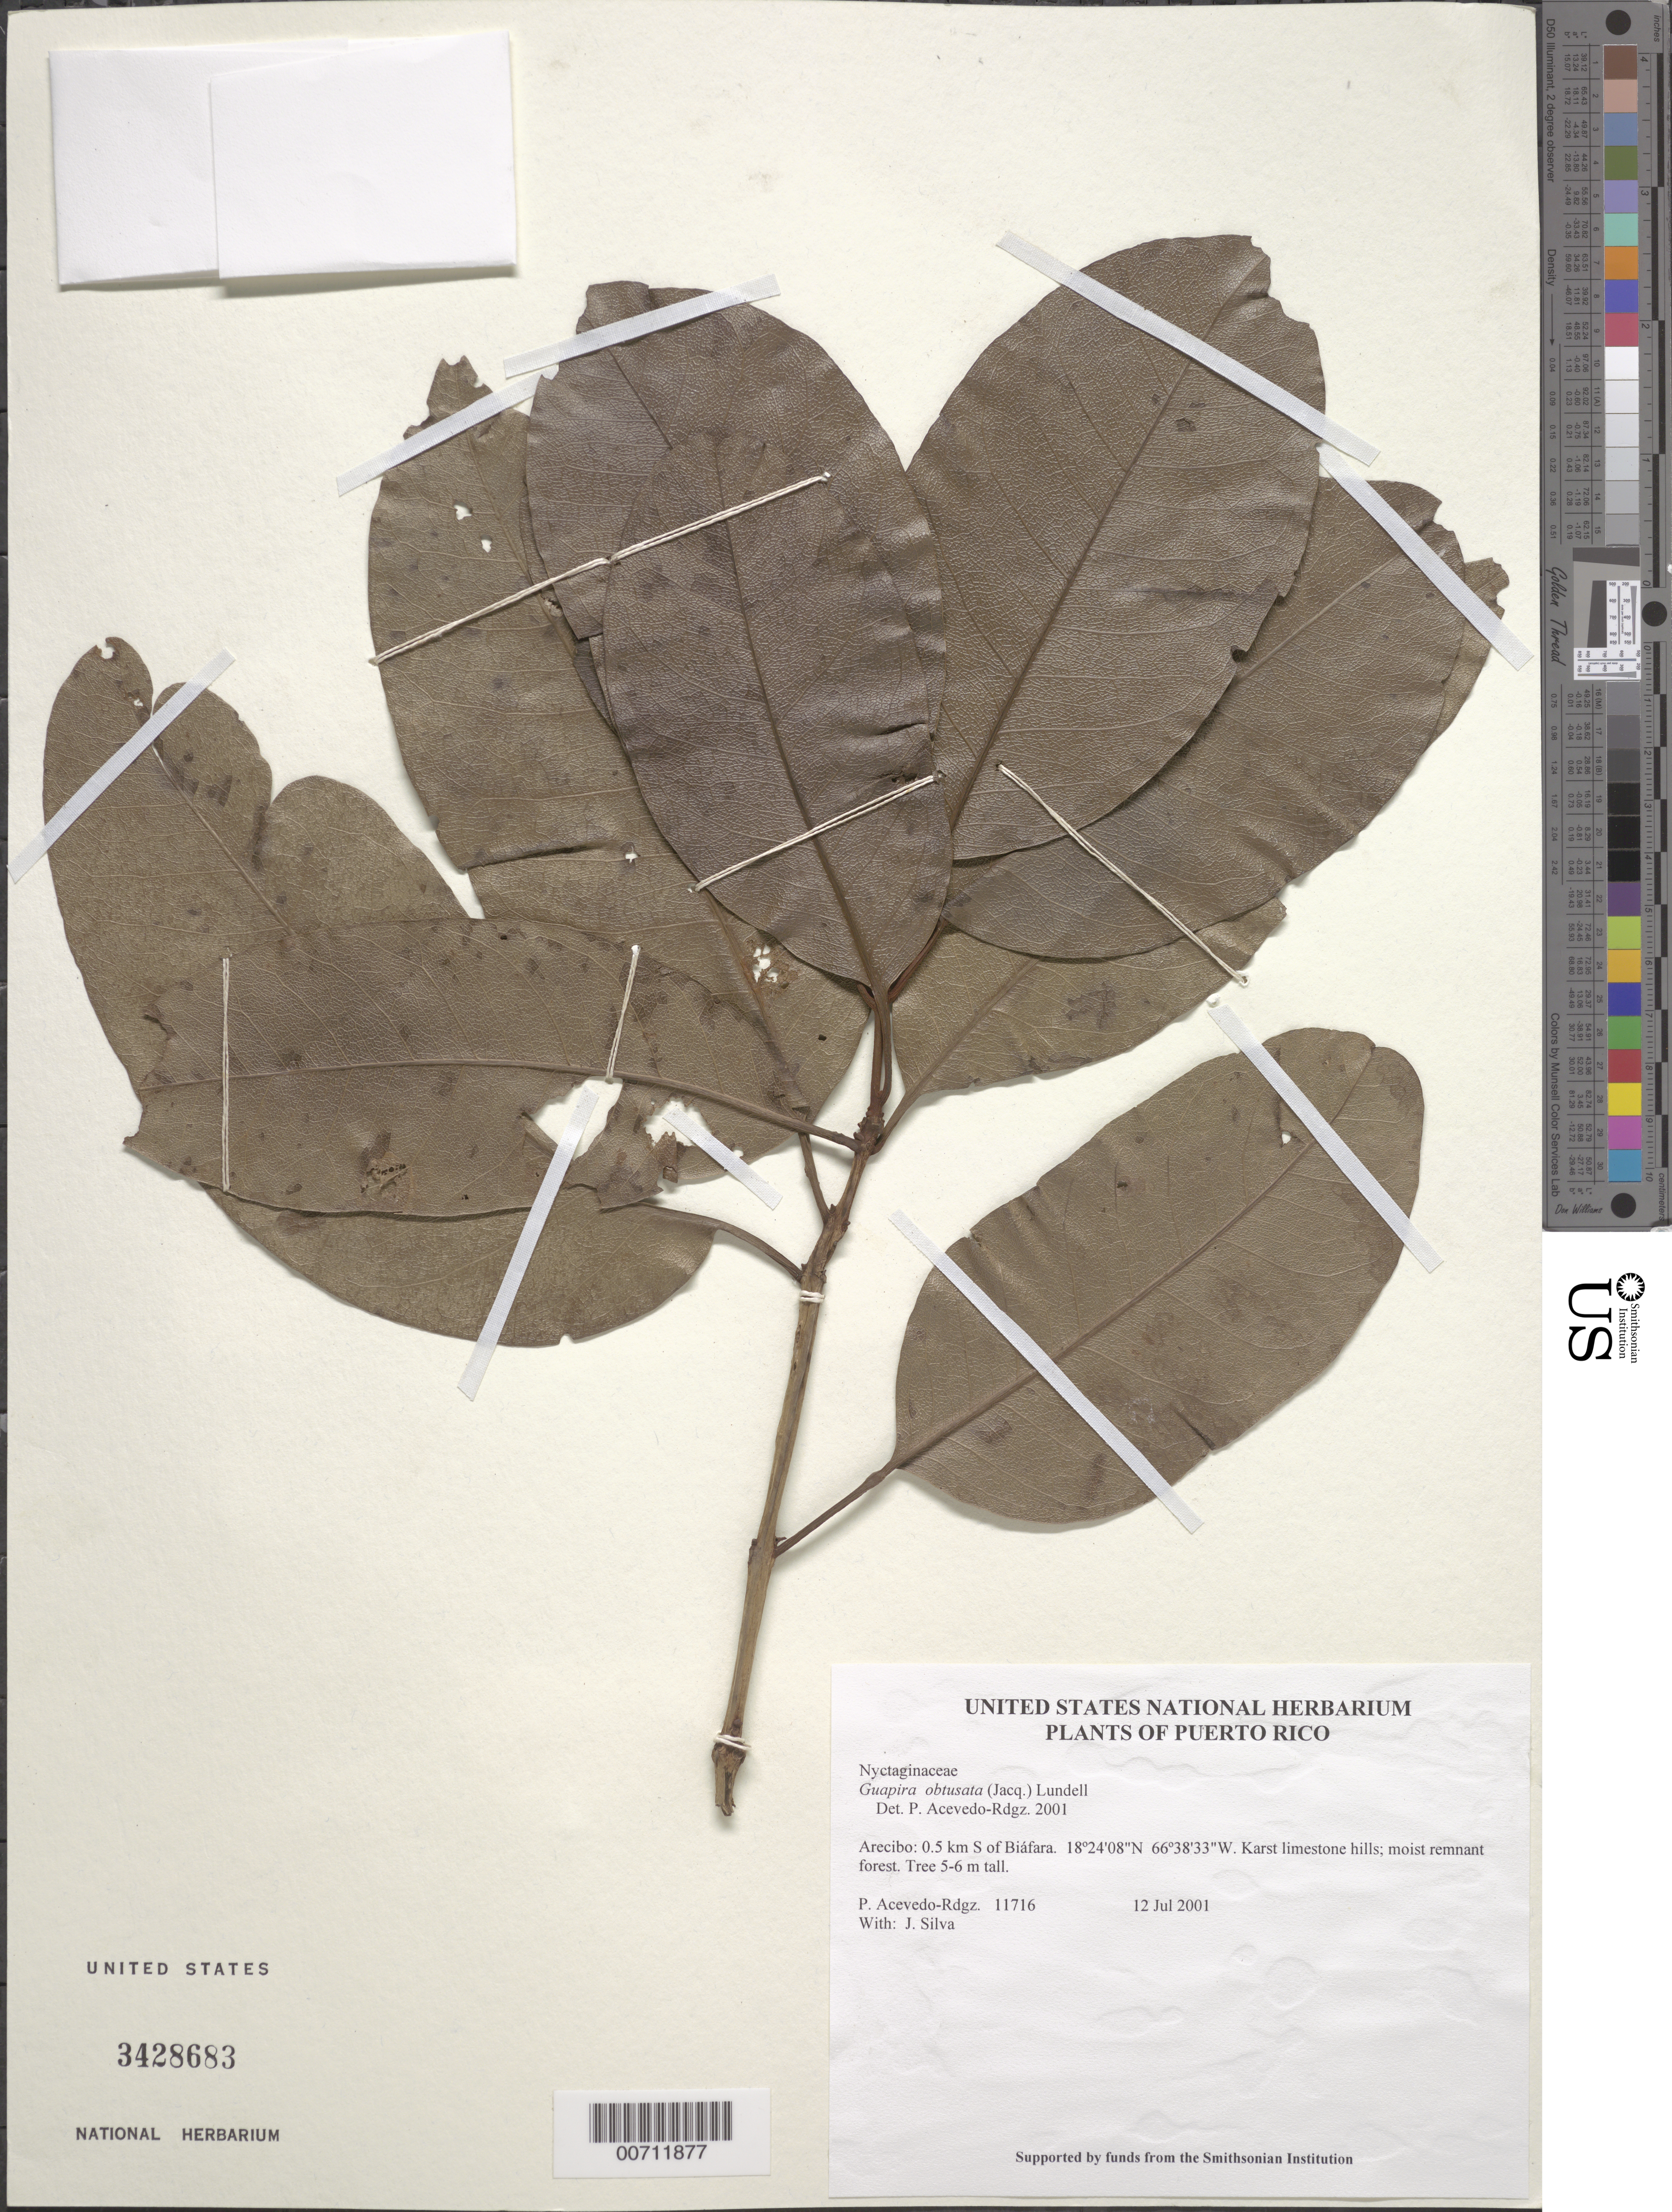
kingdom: Plantae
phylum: Tracheophyta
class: Magnoliopsida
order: Caryophyllales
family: Nyctaginaceae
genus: Guapira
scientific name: Guapira obtusata subsp. obtusata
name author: (Jacq.) Little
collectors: P. Acevedo-Rodr. & J. Silva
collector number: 11716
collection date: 2001-07-12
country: Puerto Rico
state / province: Arecibo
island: Puerto Rico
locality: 0.5 km S of Biáfara. Karst limestone hills.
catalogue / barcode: US 3428683